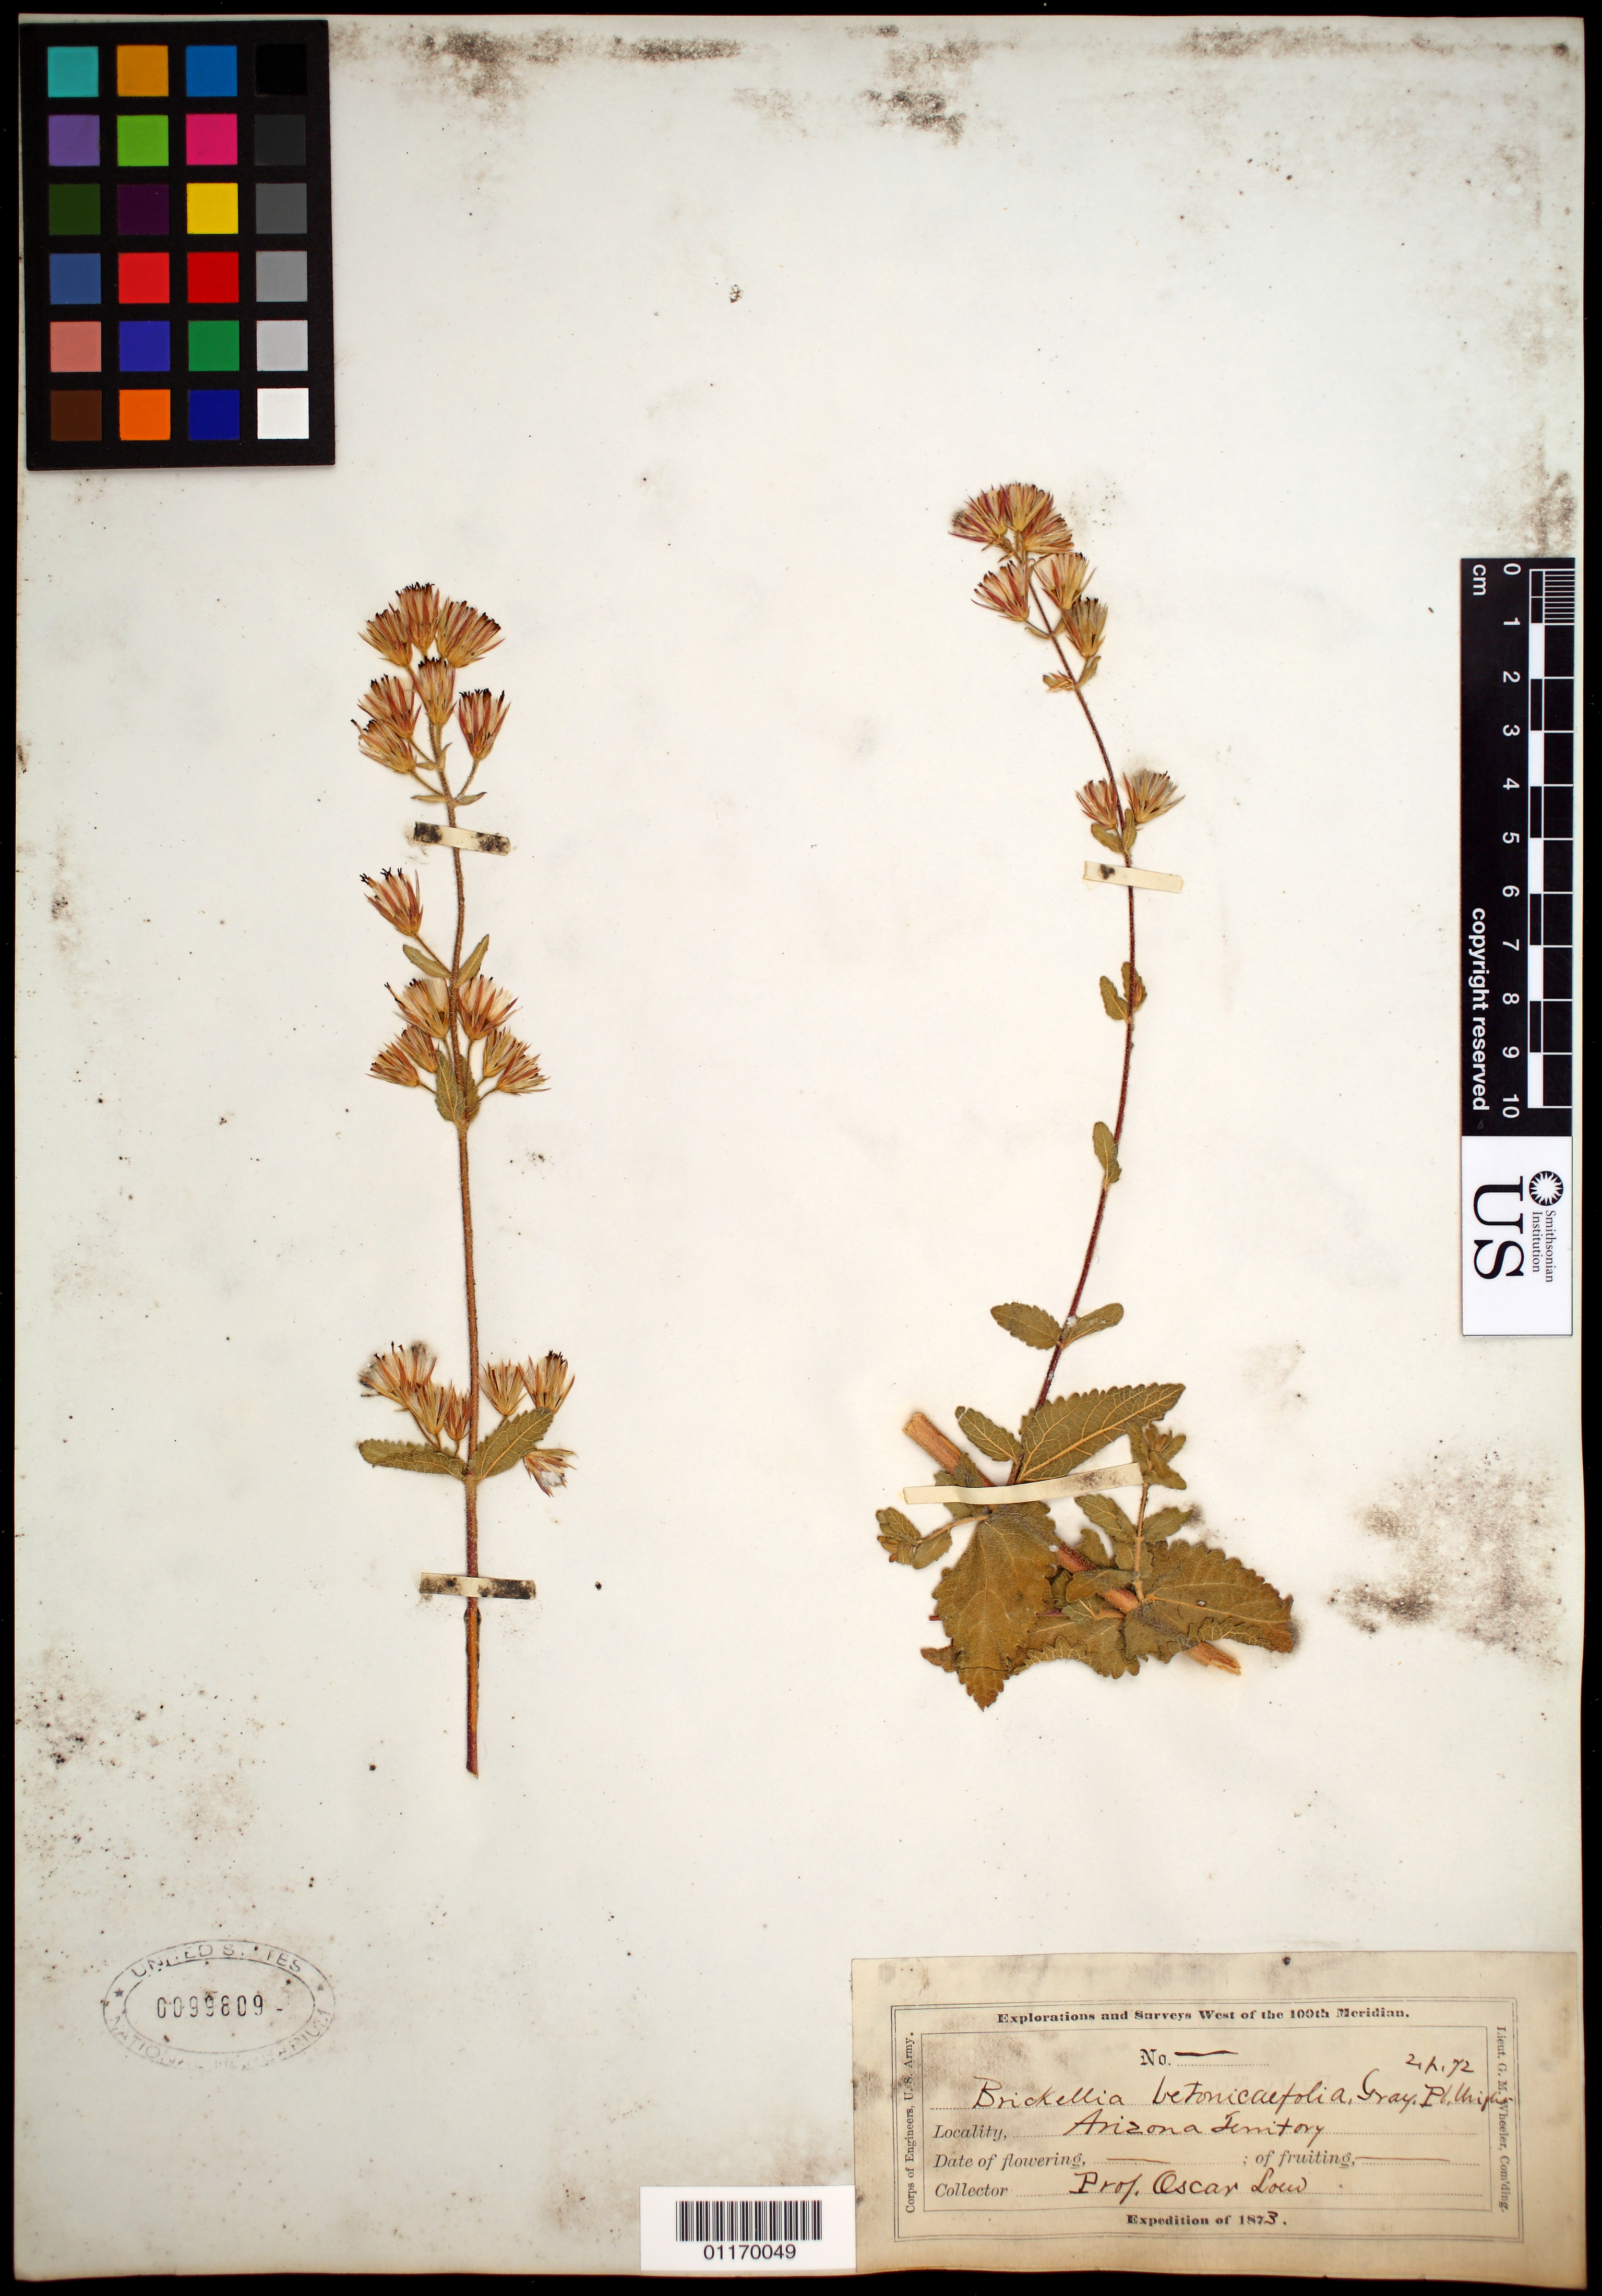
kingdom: Plantae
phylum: Tracheophyta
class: Magnoliopsida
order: Asterales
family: Asteraceae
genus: Brickellia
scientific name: Brickellia betonicifolia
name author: A. Gray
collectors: O. Loew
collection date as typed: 1873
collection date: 1873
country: United States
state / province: Arizona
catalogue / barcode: US 99809